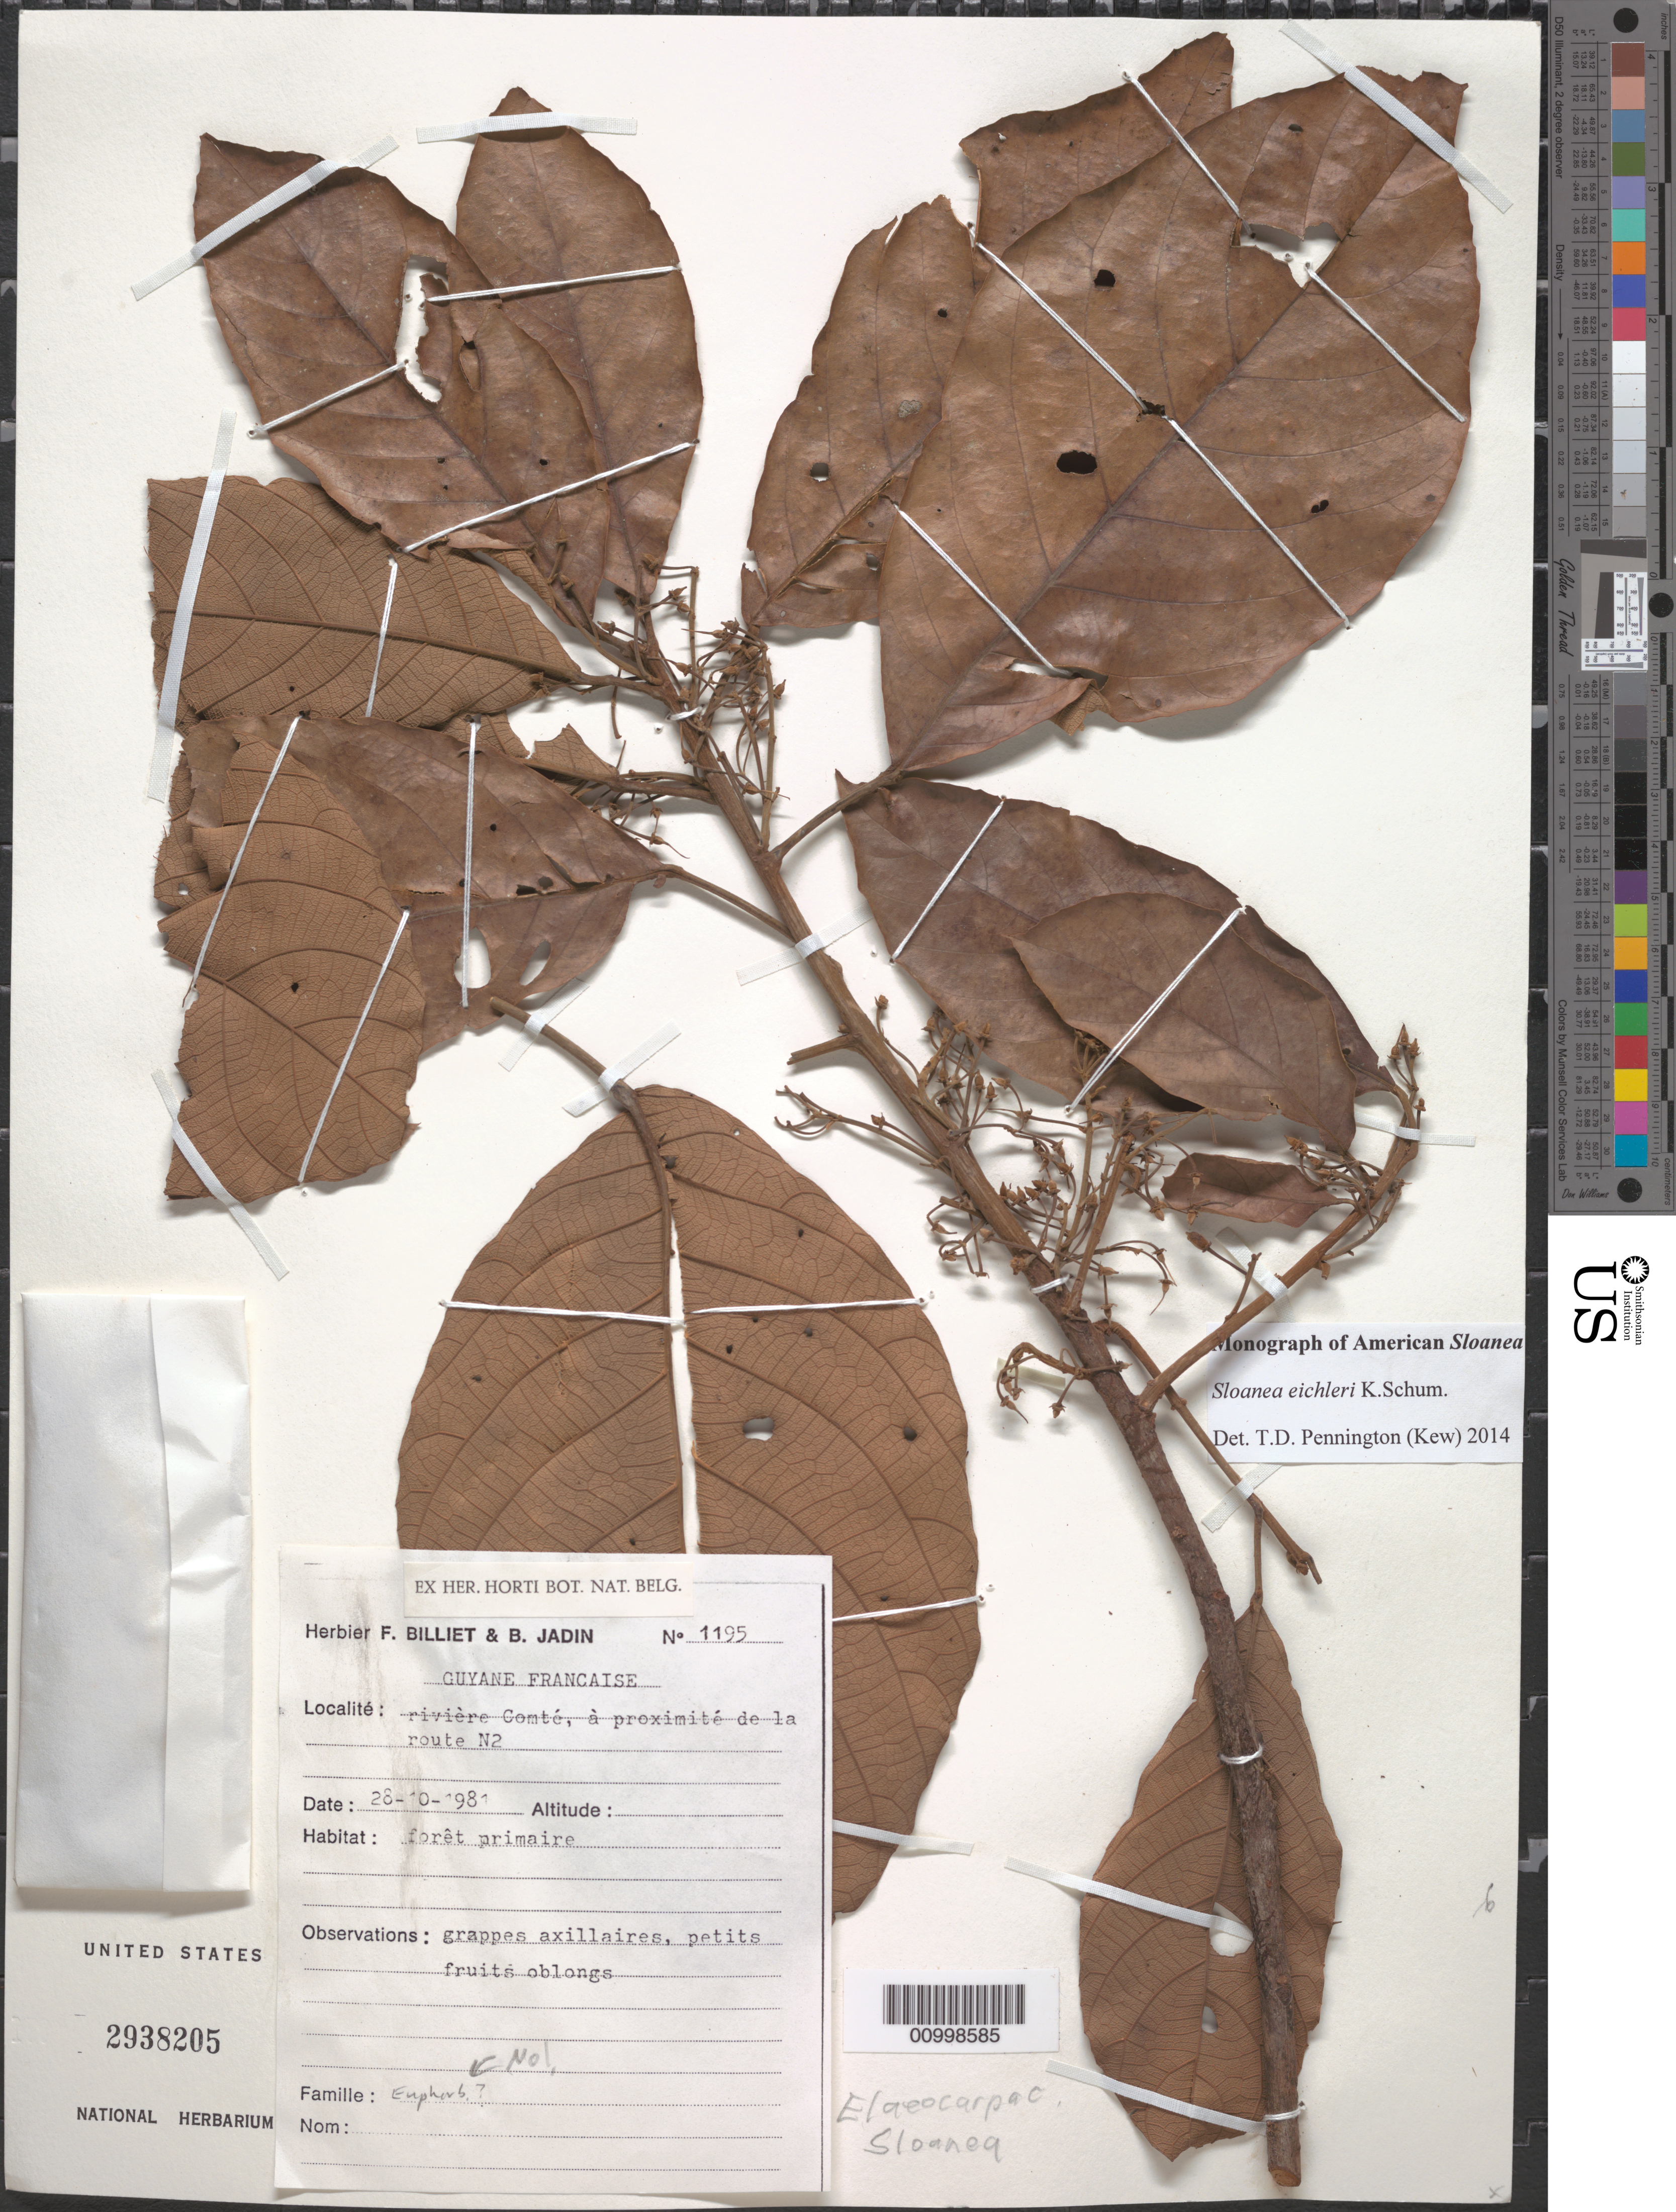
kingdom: Plantae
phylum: Tracheophyta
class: Magnoliopsida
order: Oxalidales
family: Elaeocarpaceae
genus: Sloanea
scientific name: Sloanea eichleri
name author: K. Schum.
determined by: Pennington, T. D., (K)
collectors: F. Billiet & B. Jadin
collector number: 1195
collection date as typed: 28-Oct-81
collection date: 1981-10-28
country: French Guiana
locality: Comté R., near Route N2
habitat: Primary forest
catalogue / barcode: US 2938205